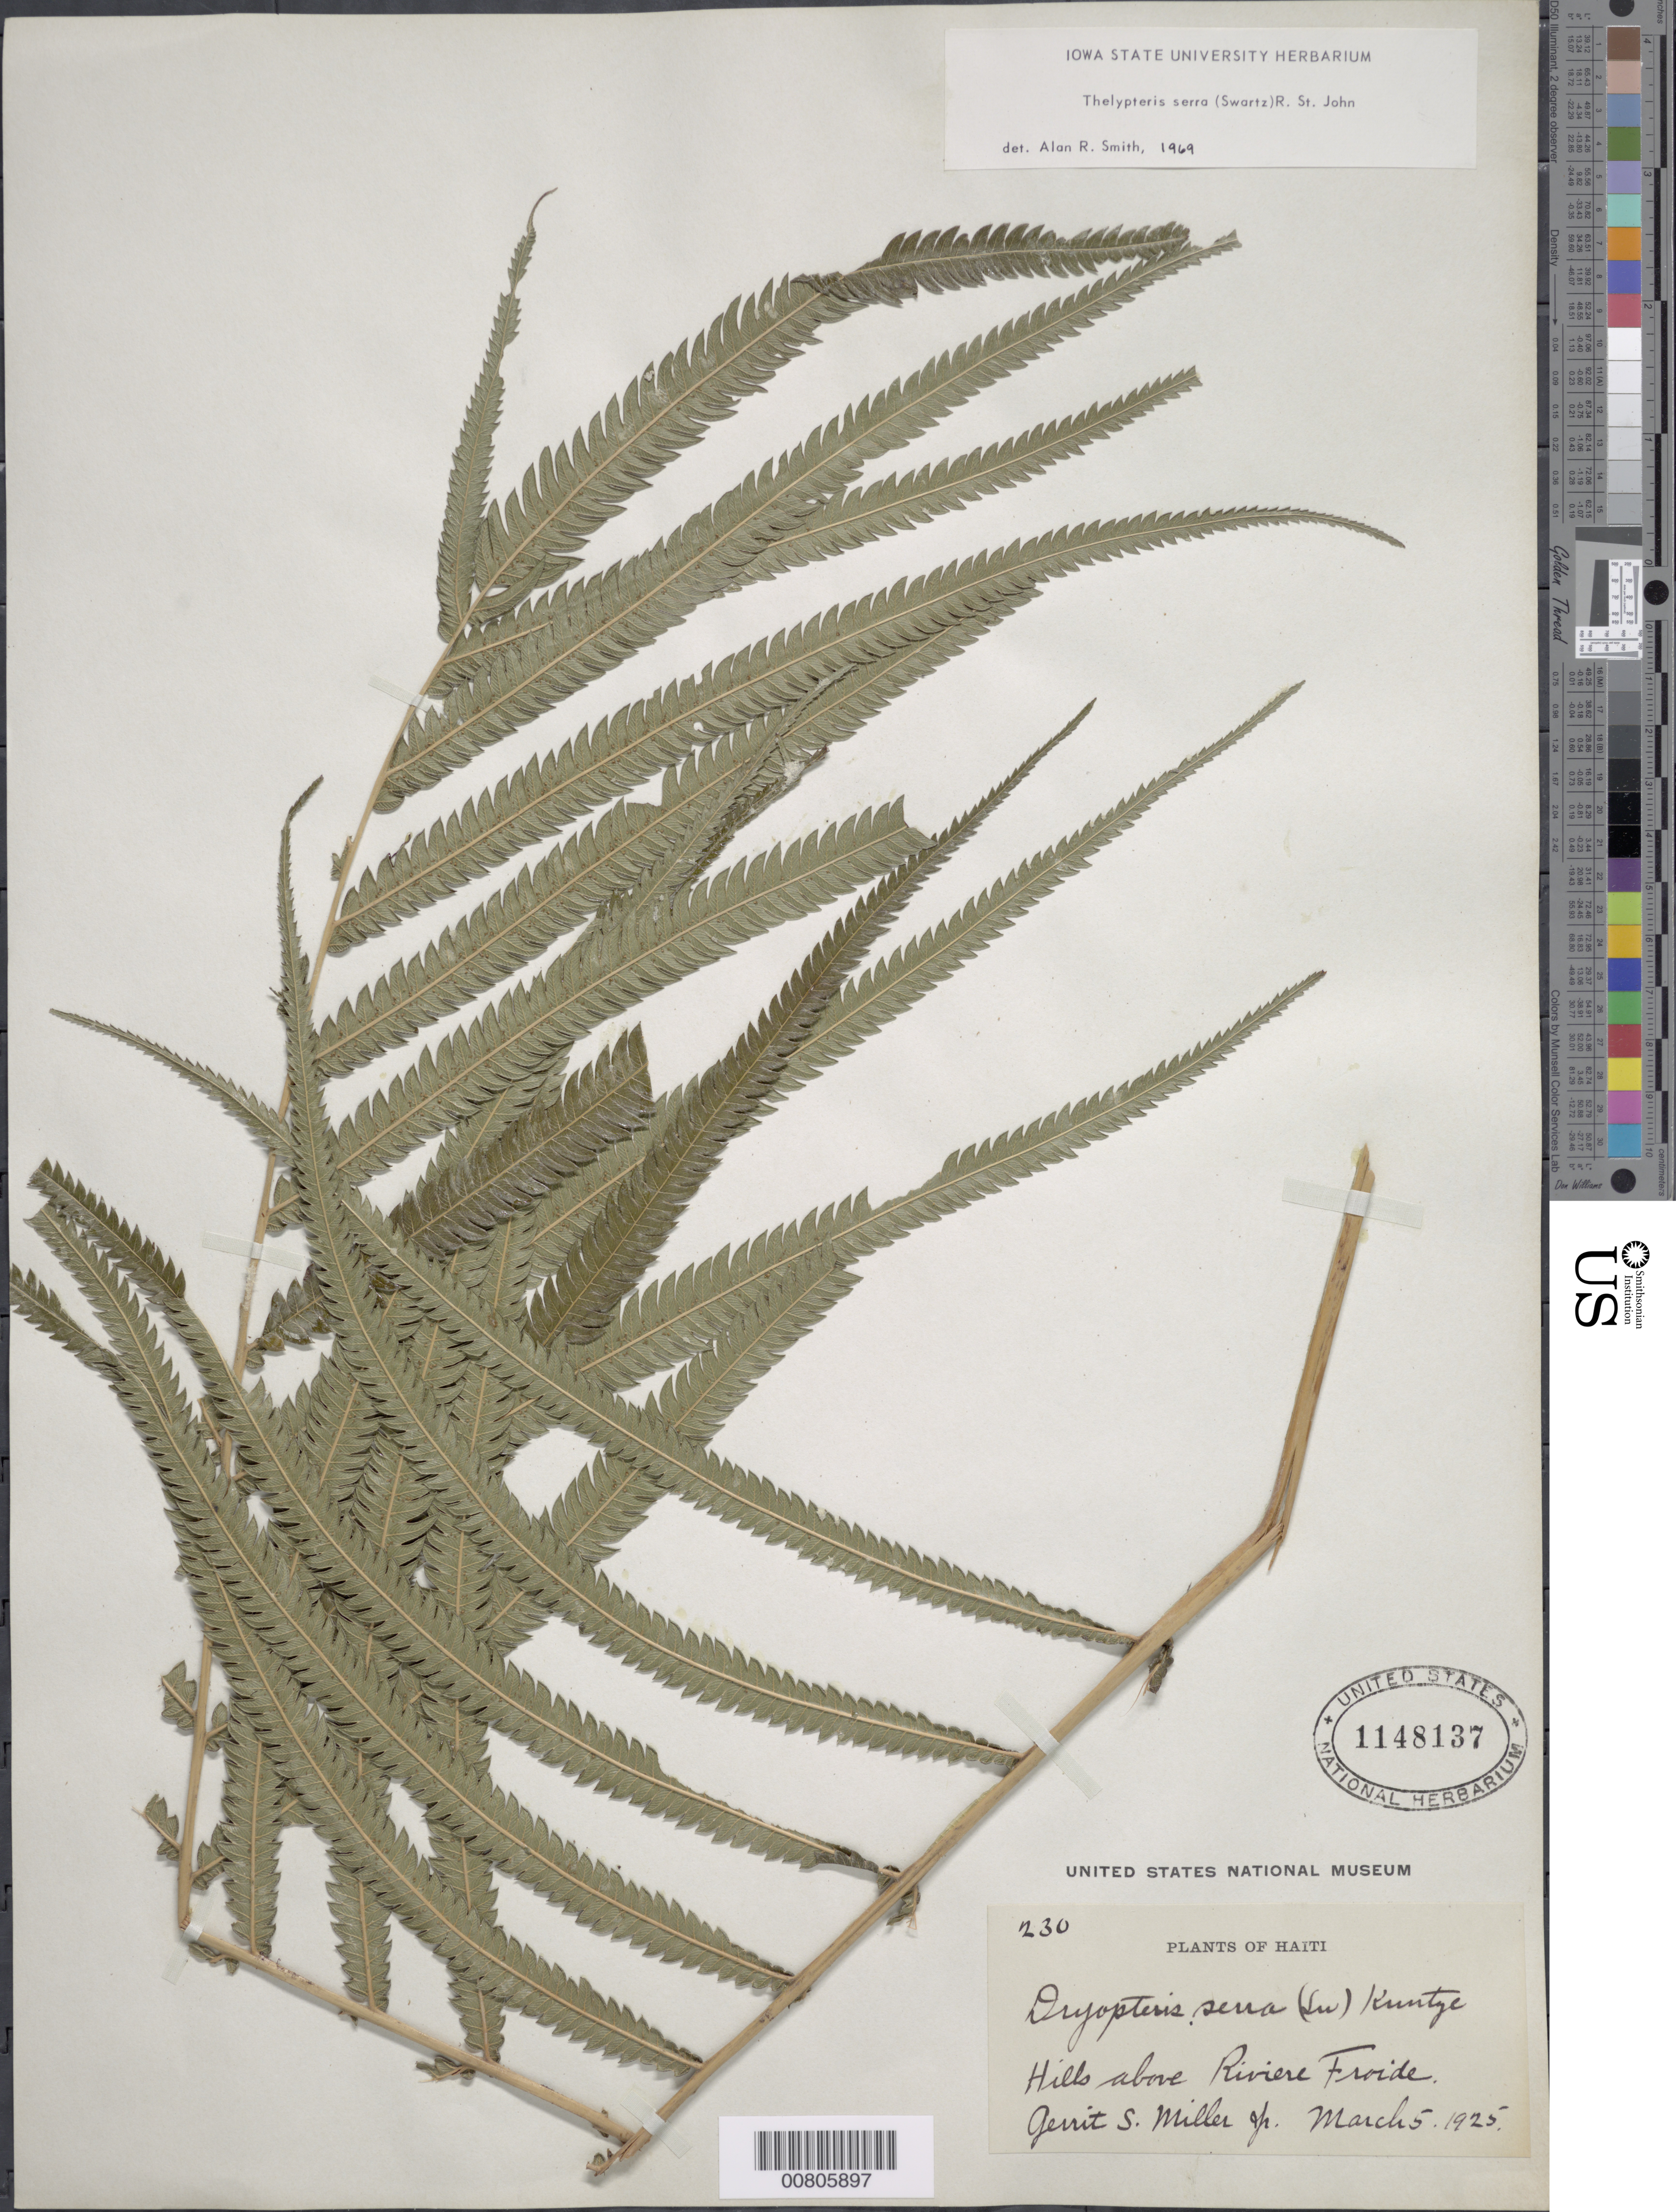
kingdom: Plantae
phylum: Tracheophyta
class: Polypodiopsida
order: Polypodiales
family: Thelypteridaceae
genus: Christella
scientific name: Christella serra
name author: (Sw.) Holttum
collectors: G. S. Miller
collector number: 230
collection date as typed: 05 Mar 1925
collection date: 1925-03-05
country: Haiti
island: Hispaniola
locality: Riviere Froide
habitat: Hills above river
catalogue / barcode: US 1148137